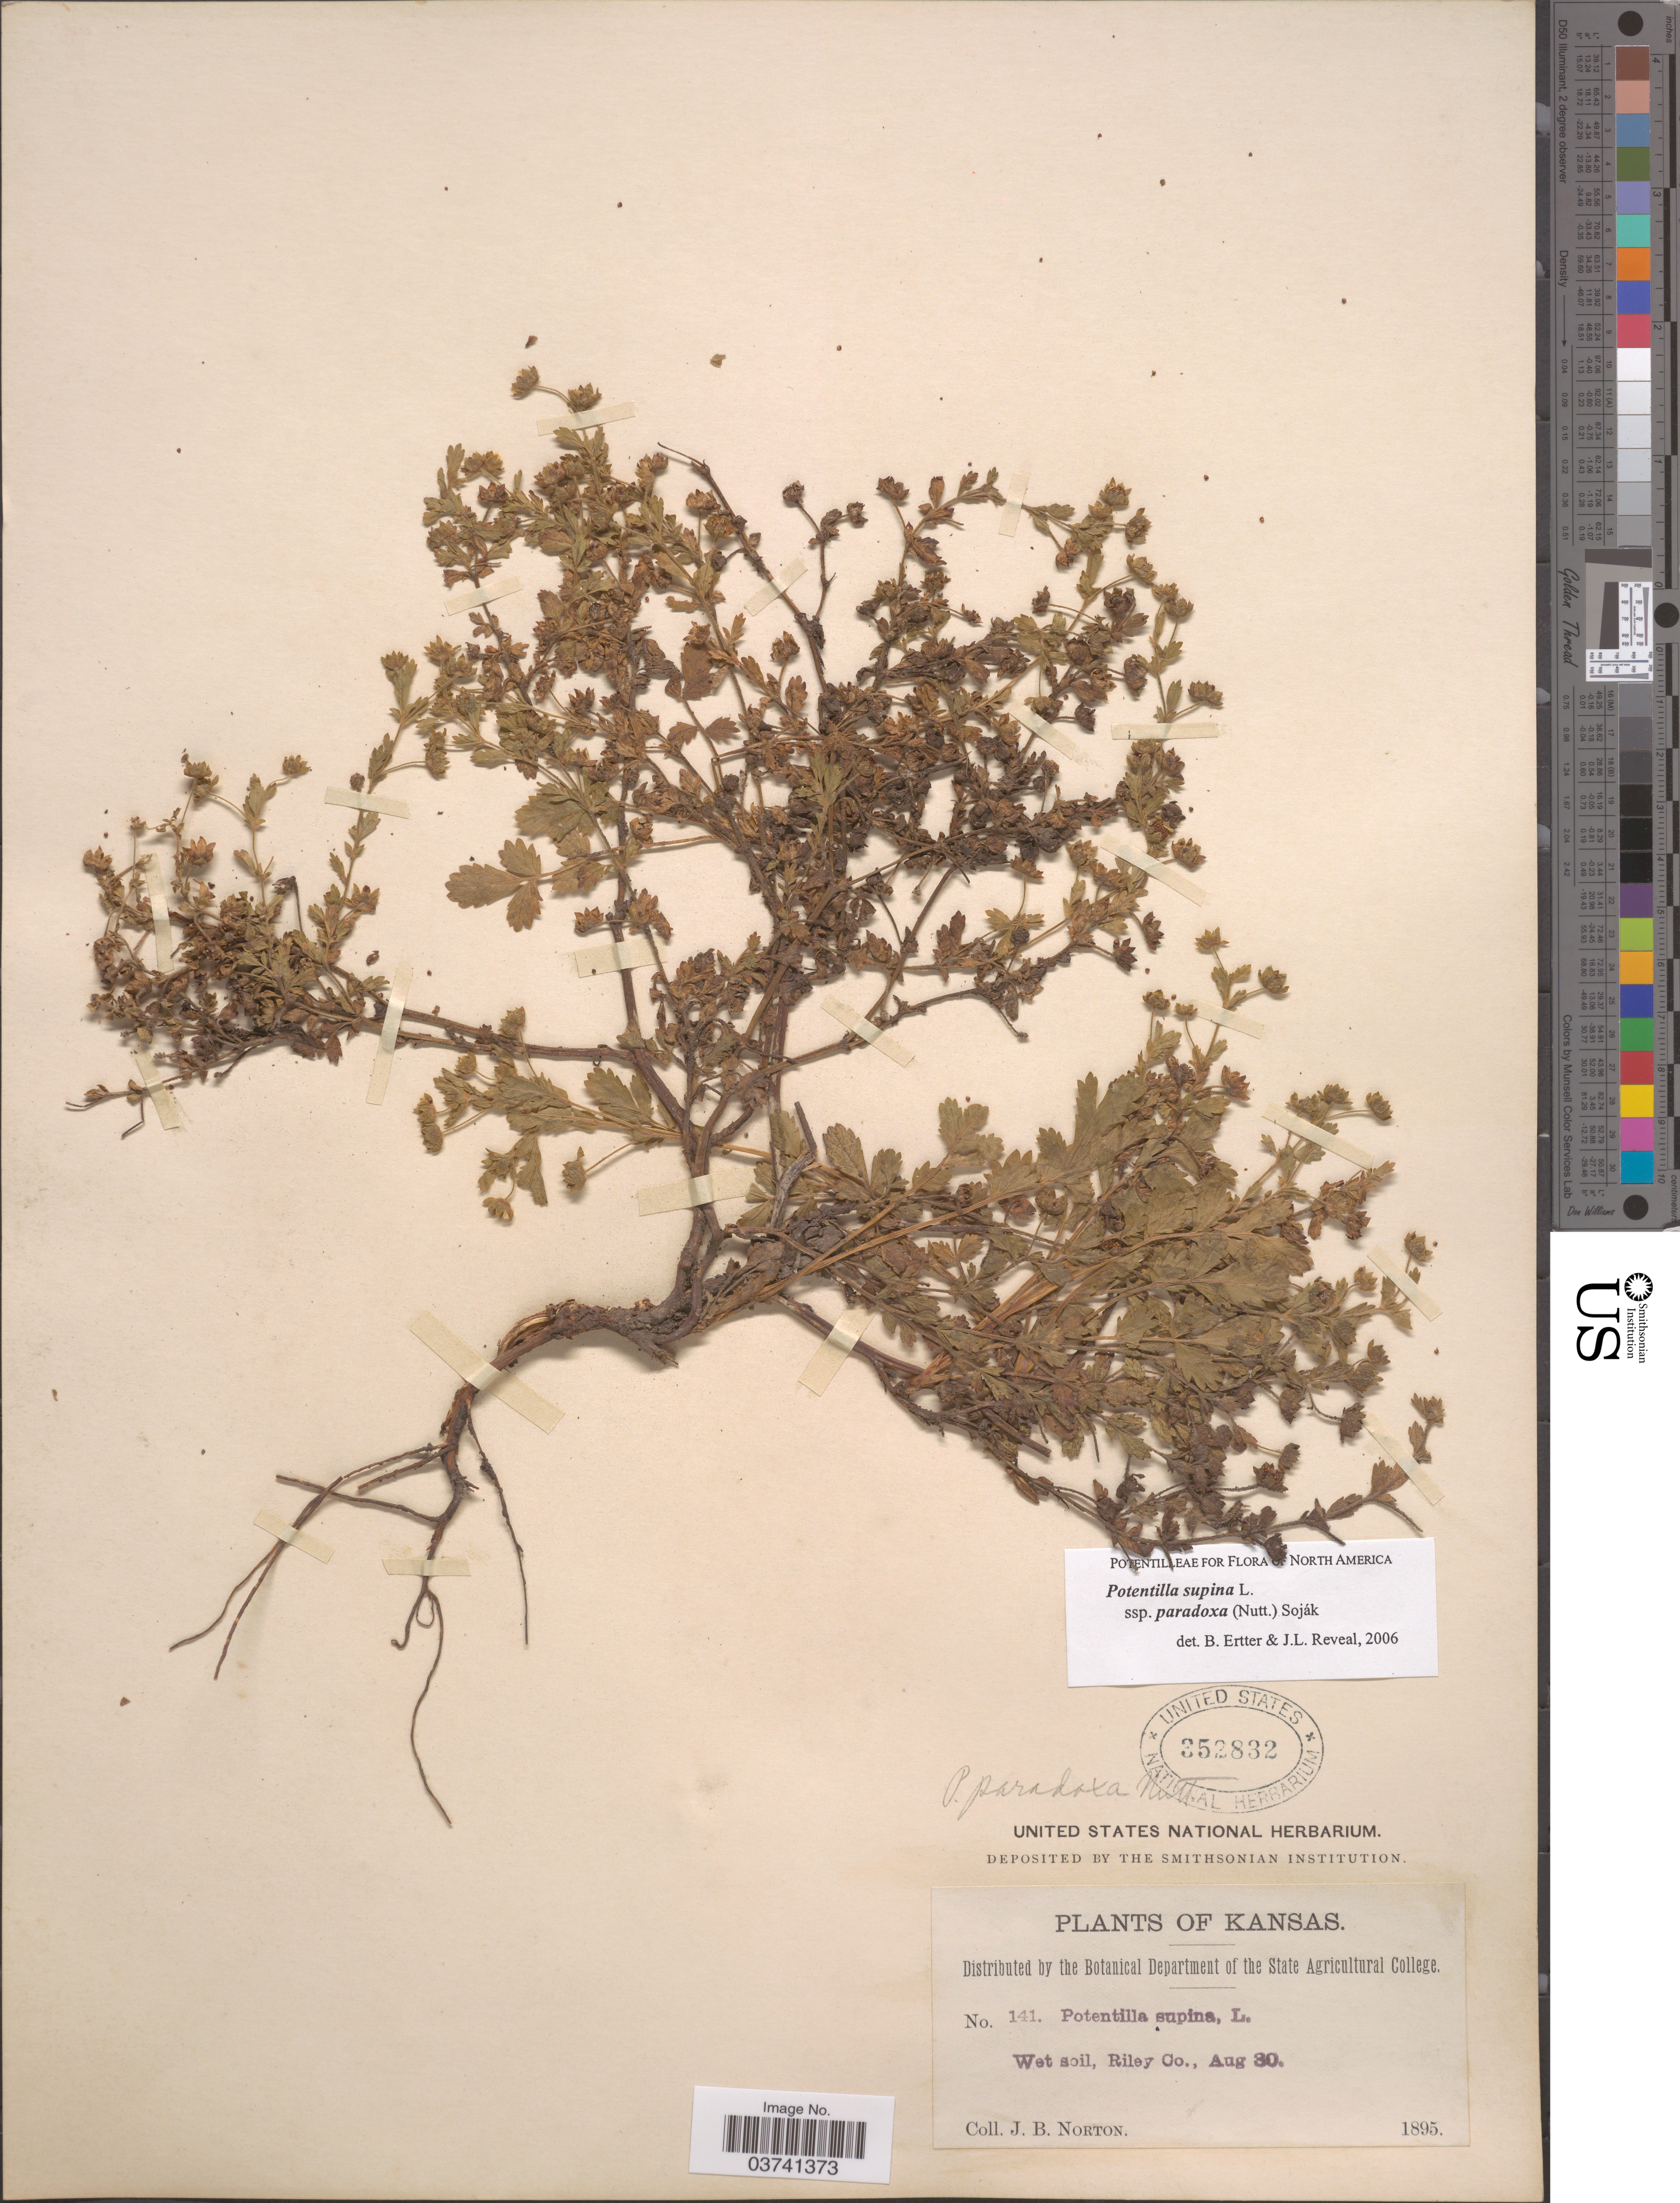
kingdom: Plantae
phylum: Tracheophyta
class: Magnoliopsida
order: Rosales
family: Rosaceae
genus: Potentilla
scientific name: Potentilla supina subsp. paradoxa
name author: (Nutt.) Soják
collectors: J. B. Norton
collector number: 141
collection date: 1895-08-30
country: United States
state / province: Kansas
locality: Riley Co.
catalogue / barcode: US 352832